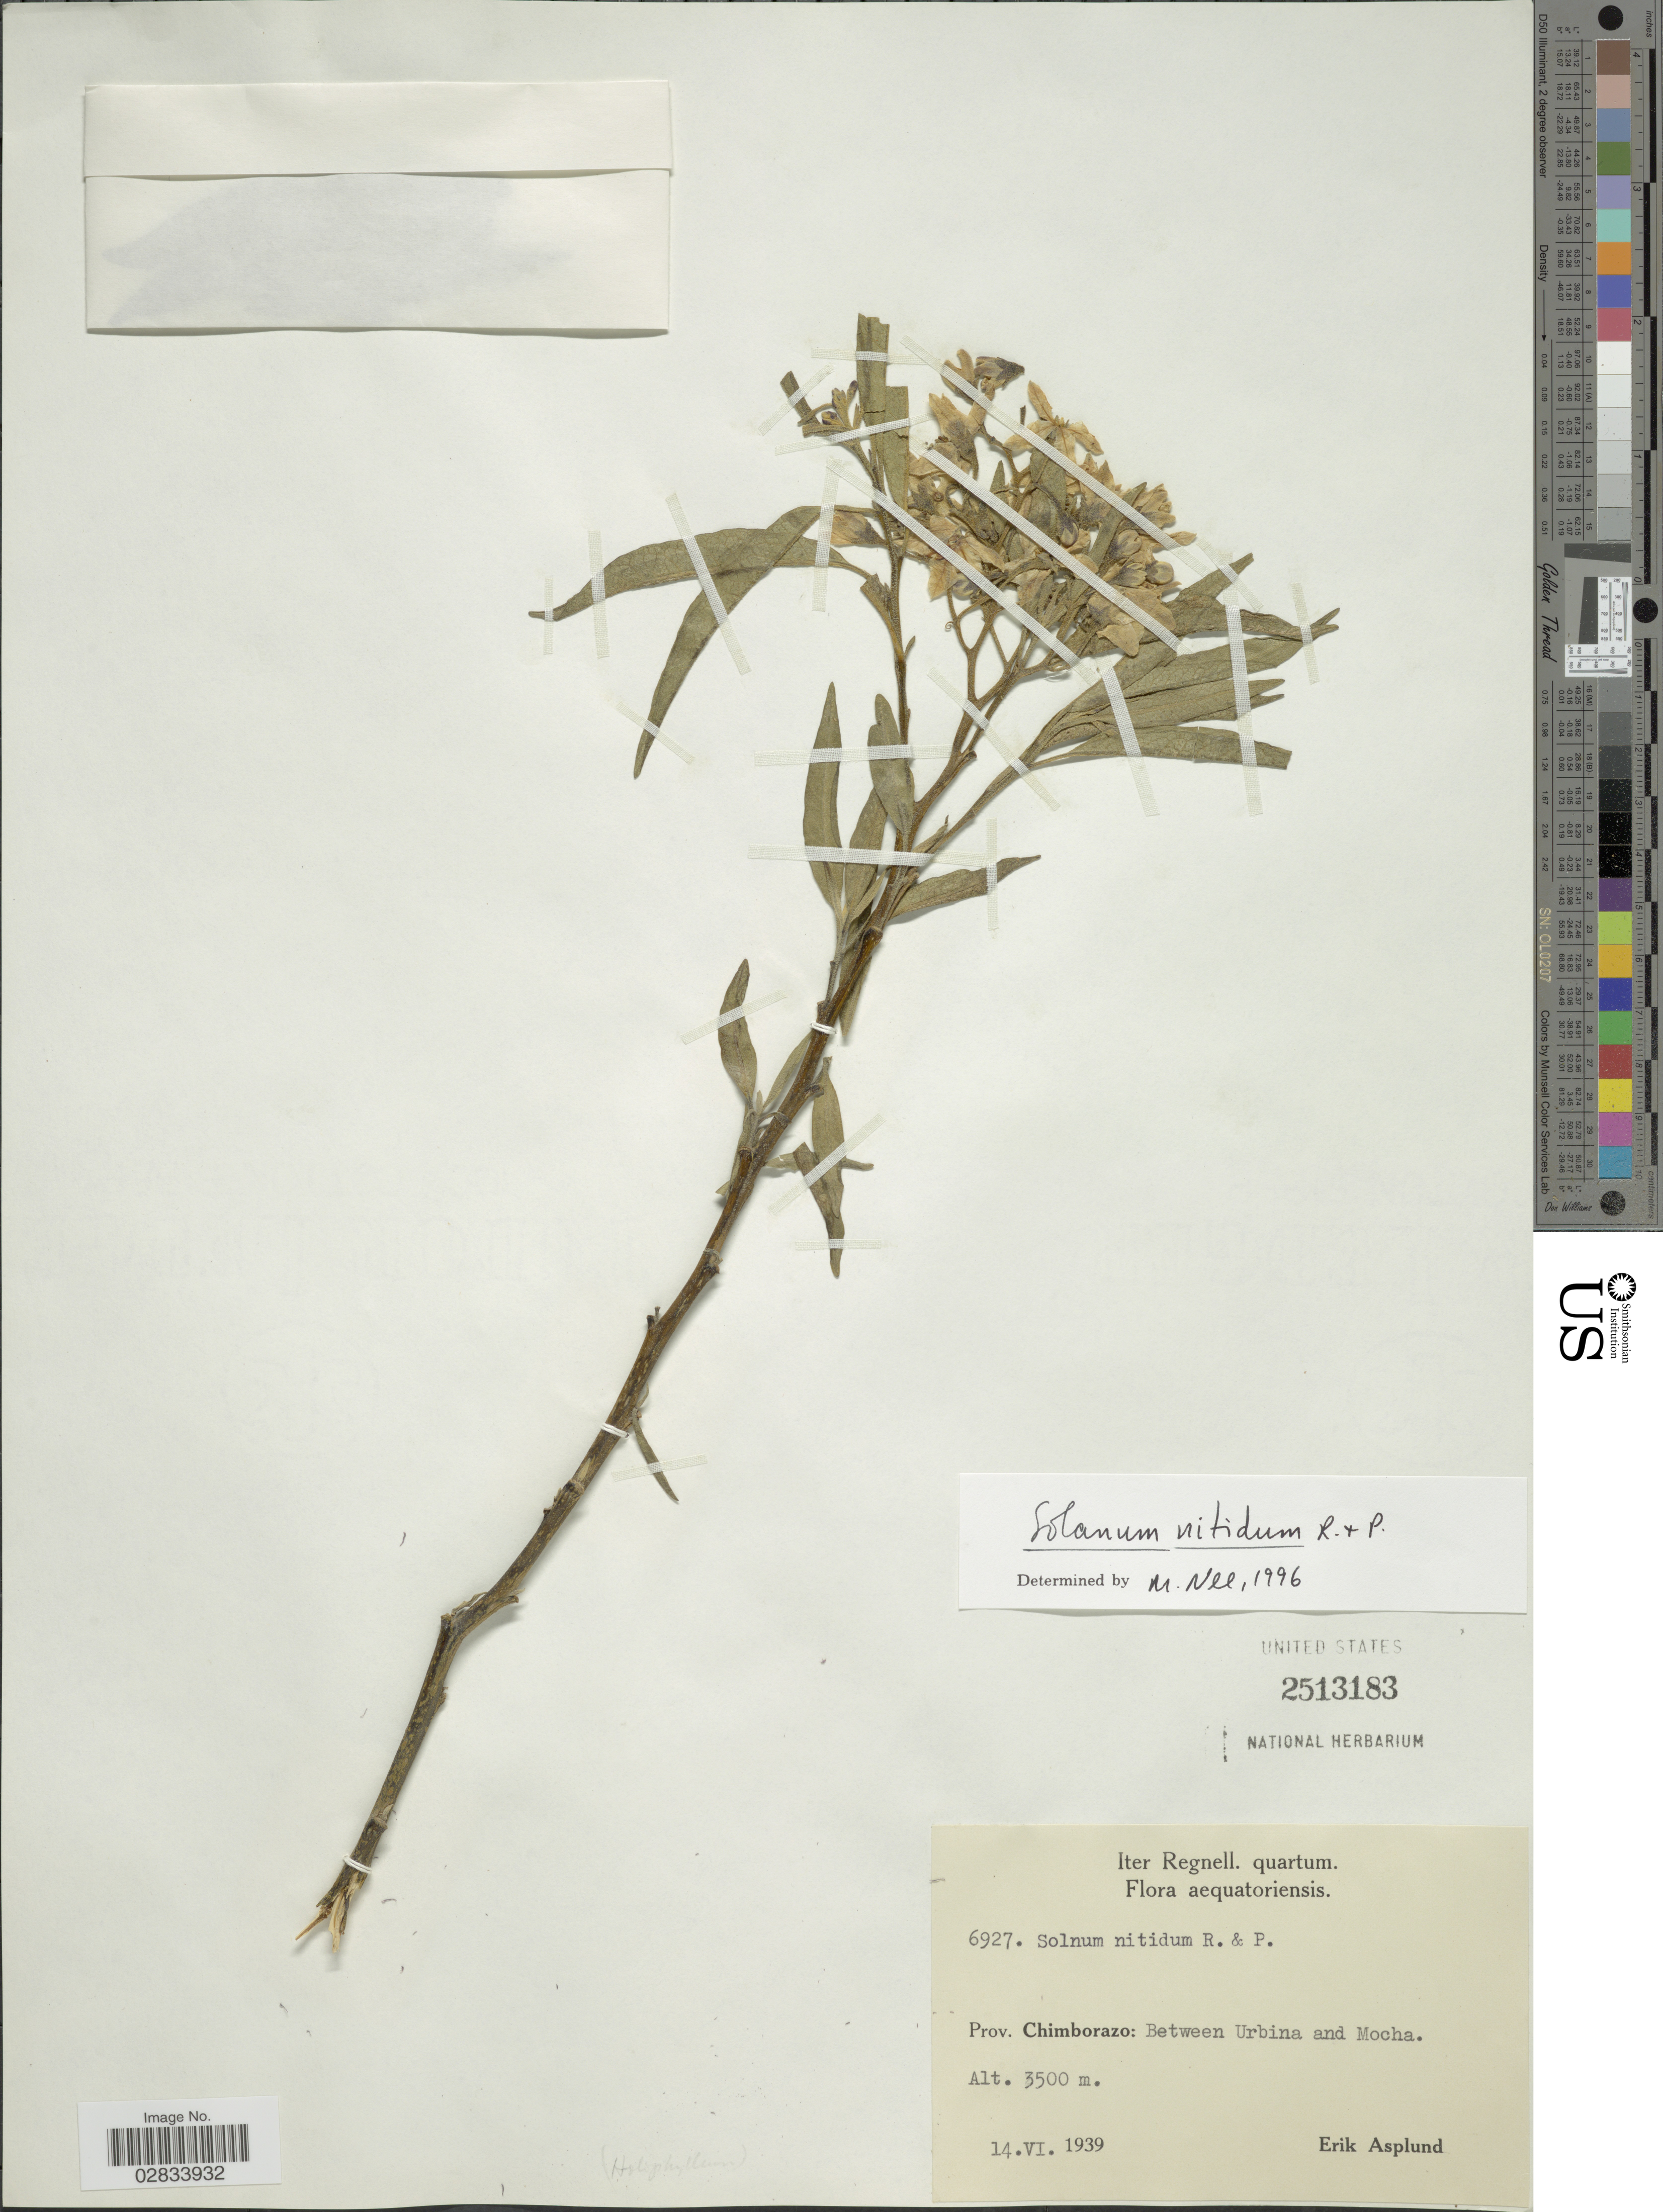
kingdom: Plantae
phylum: Tracheophyta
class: Magnoliopsida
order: Solanales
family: Solanaceae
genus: Solanum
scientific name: Solanum nitidum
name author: Ruiz & Pav.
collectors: E. Asplund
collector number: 6927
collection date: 1939-06-14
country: Ecuador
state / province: Chimborazo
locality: Prov. Chimborazo: Between Urbina and Mocha, Aequatoriensis.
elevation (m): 3500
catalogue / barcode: US 2513183